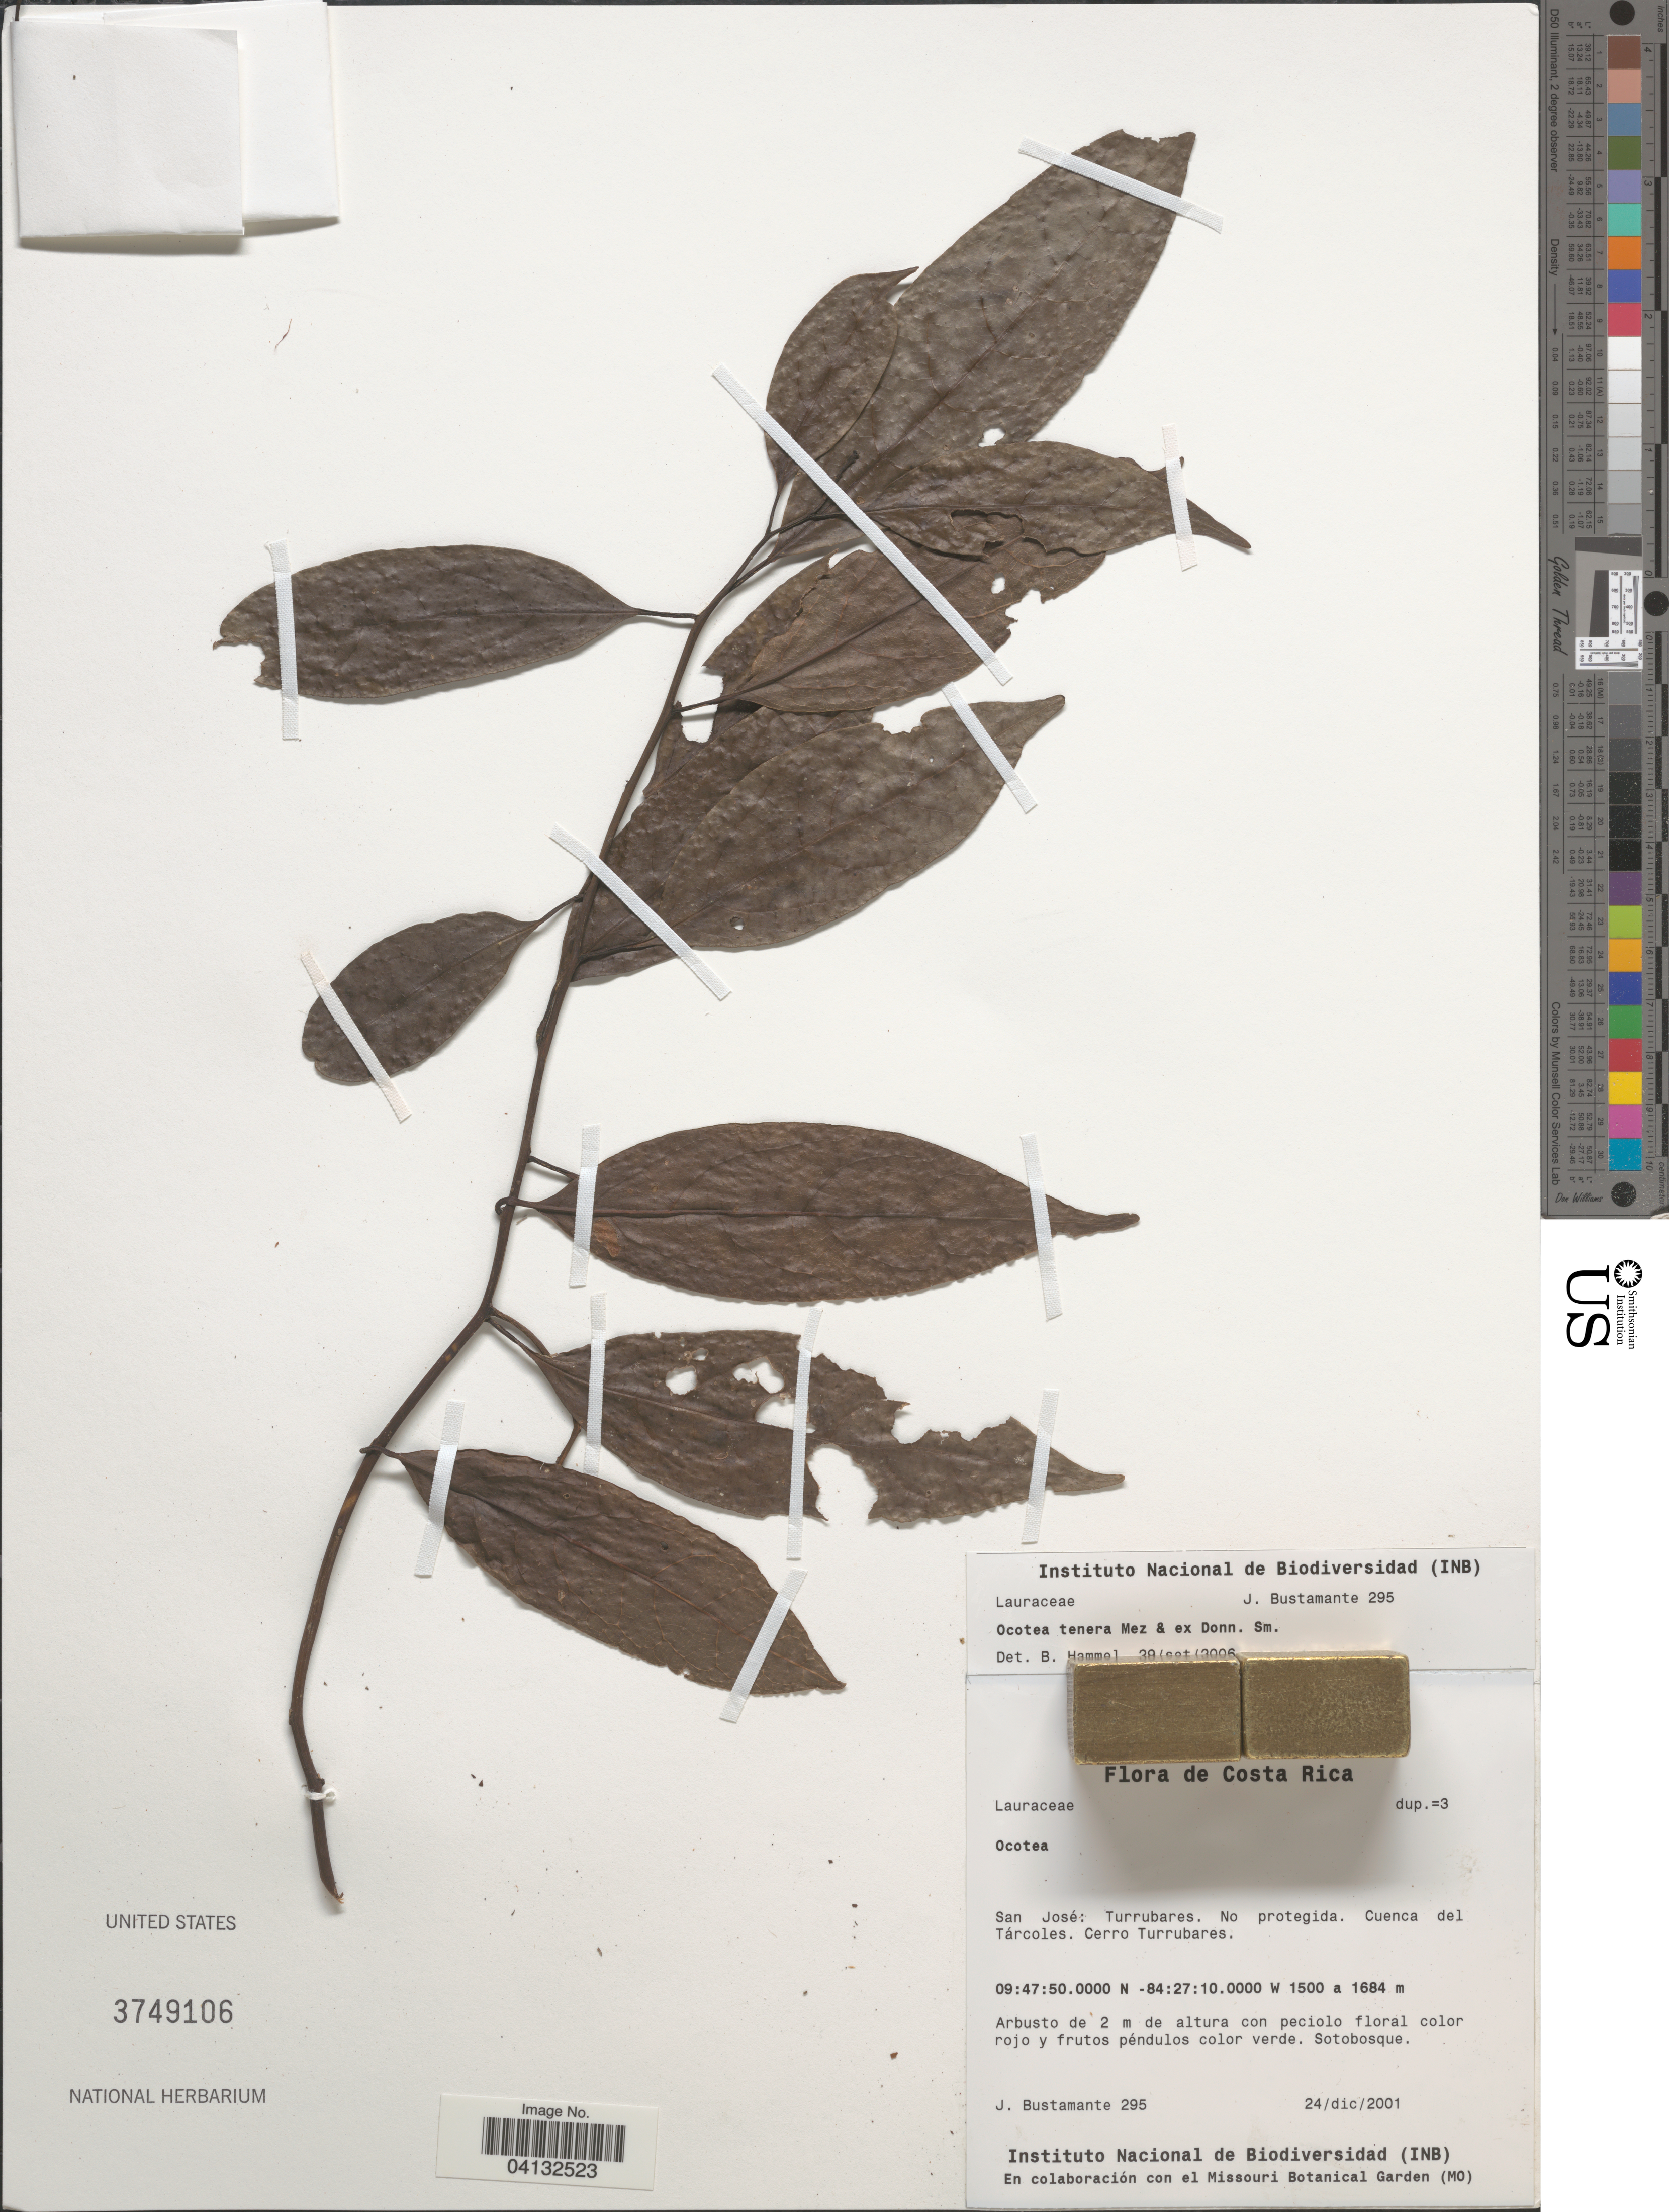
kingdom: Plantae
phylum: Tracheophyta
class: Magnoliopsida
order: Laurales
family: Lauraceae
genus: Ocotea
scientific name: Ocotea tenera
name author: Mez & Donn. Sm.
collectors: J. Bustamante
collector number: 295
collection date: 2001-12-24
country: Costa Rica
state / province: San José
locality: Turrubares. Cuenca del Tárcoles. Cerro Turrubares.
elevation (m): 1500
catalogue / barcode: US 3749106